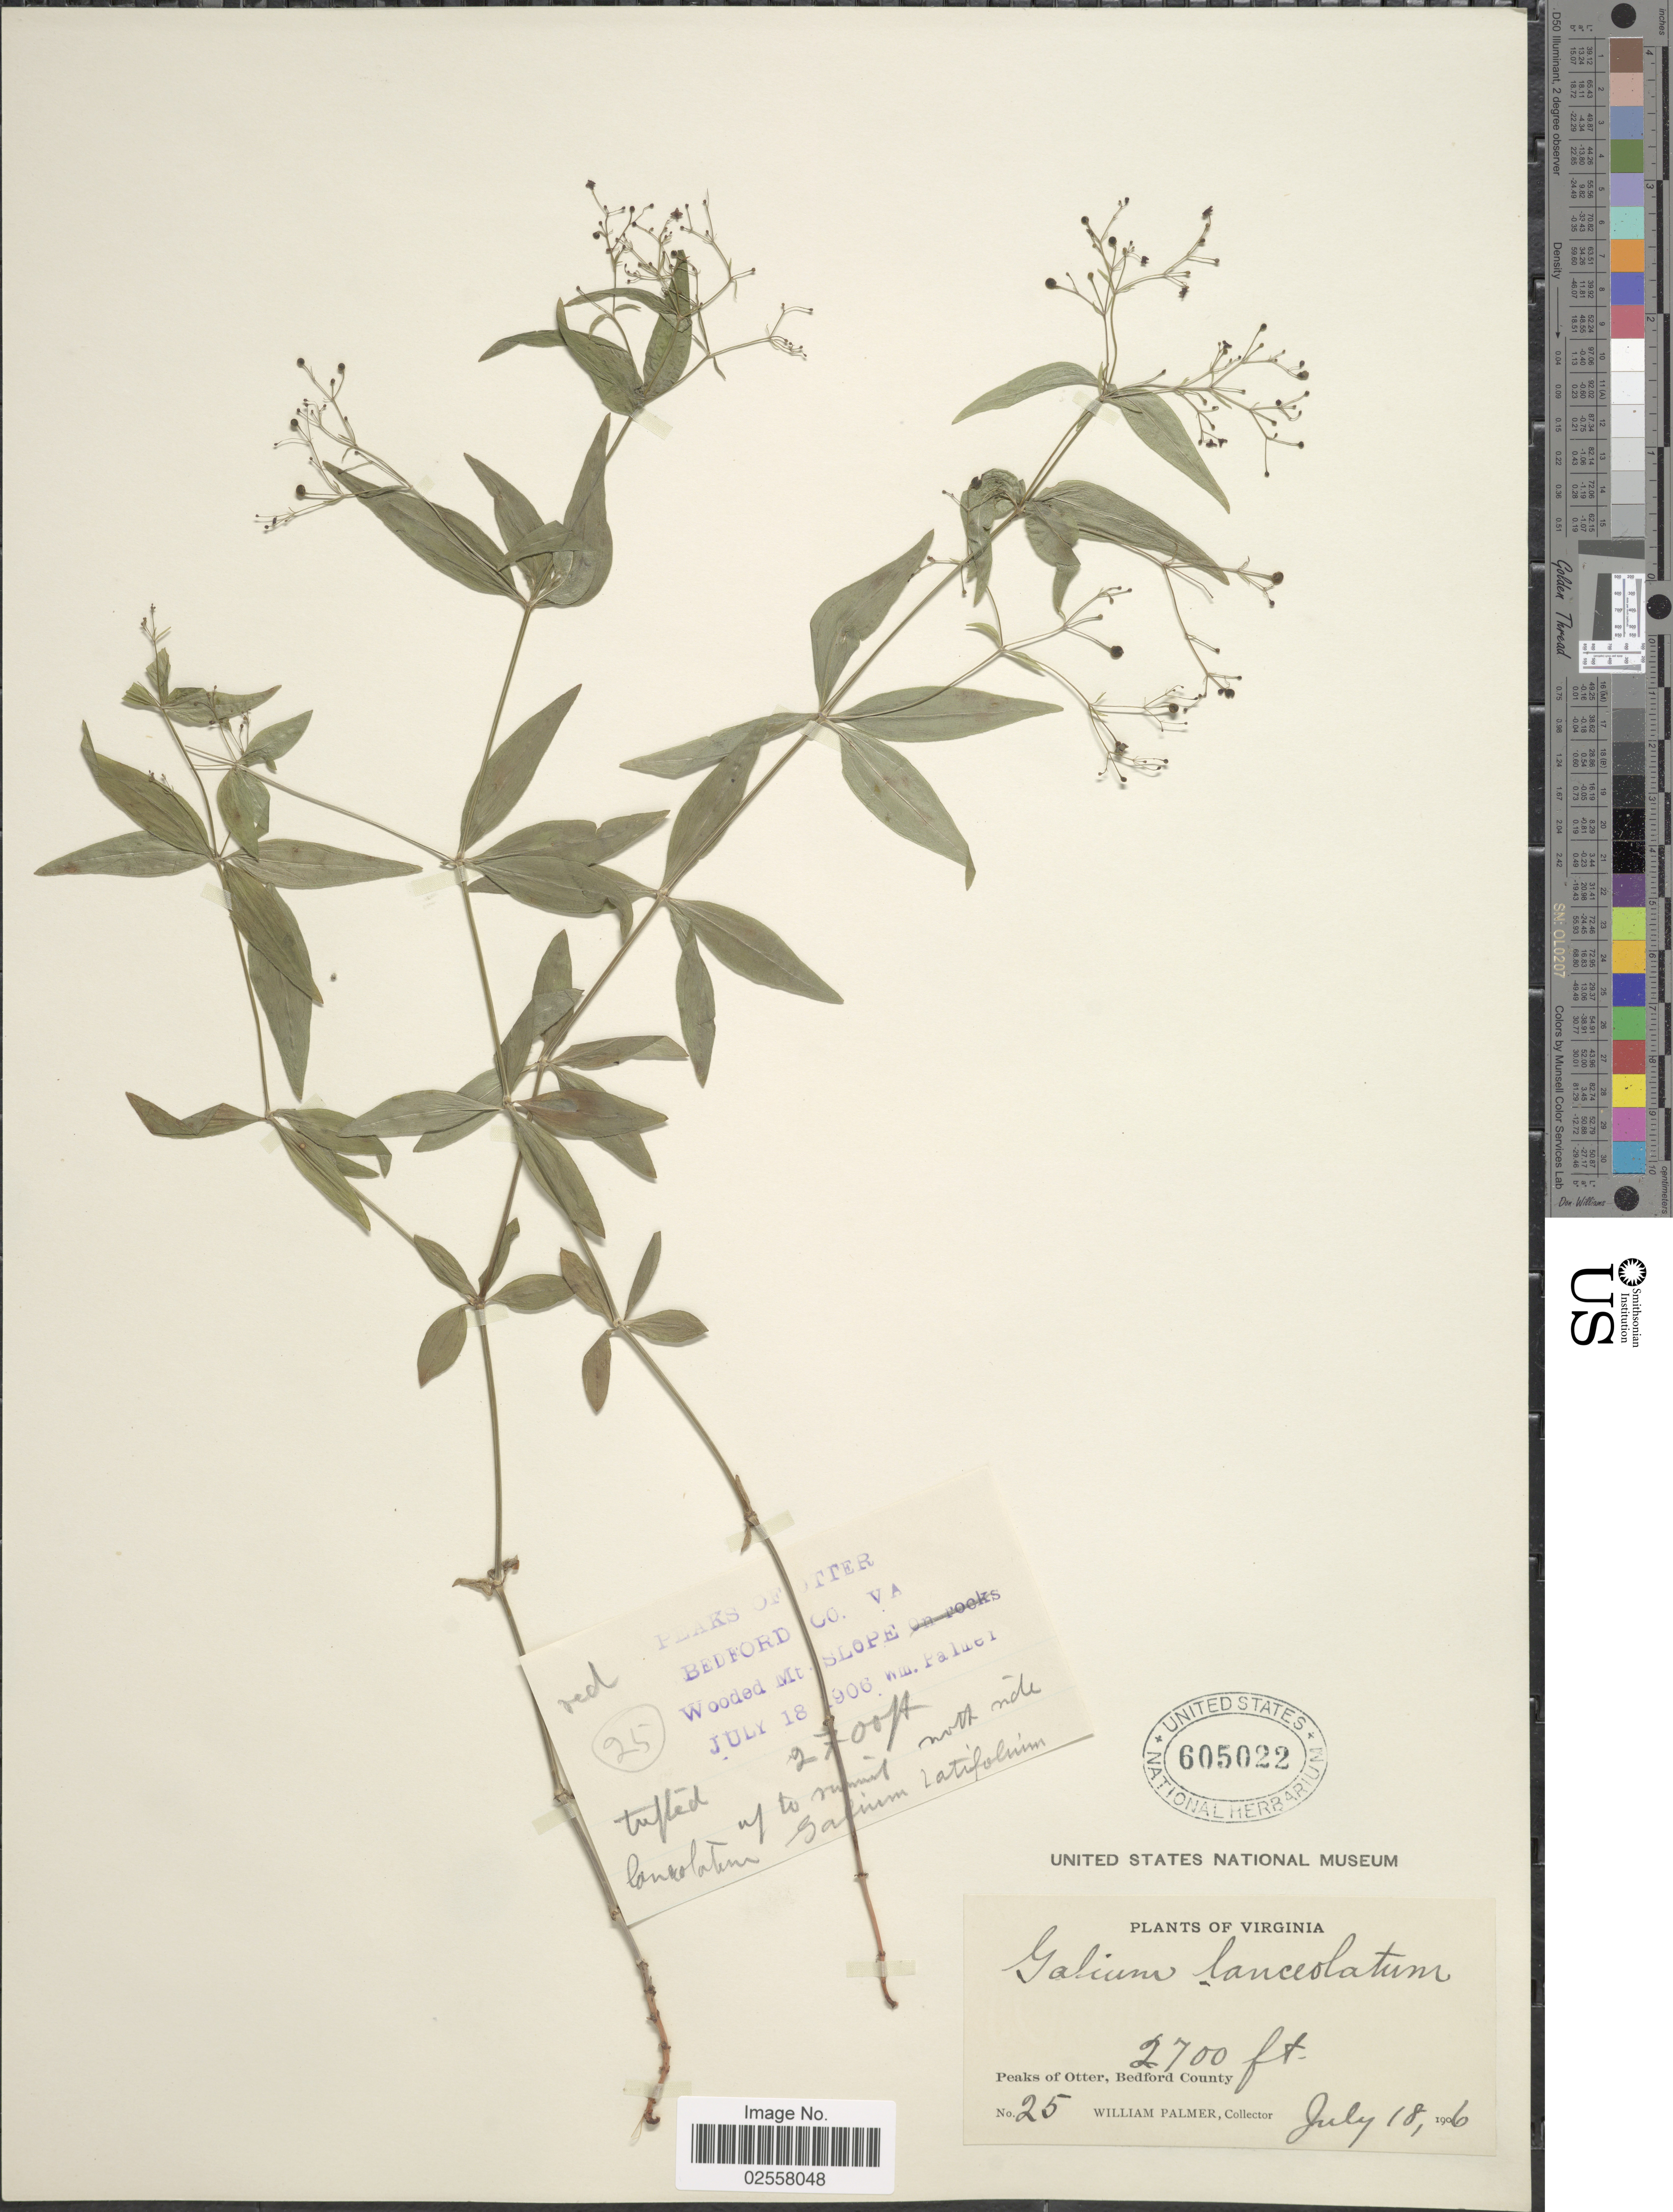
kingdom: Plantae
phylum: Tracheophyta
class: Magnoliopsida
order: Gentianales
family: Rubiaceae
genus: Galium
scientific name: Galium latifolium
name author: Michx.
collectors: W. Palmer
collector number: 25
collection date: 1906-07-18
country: United States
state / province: Virginia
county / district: Bedford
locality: Peaks of Otter, Bedford County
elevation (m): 823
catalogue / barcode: US 605022